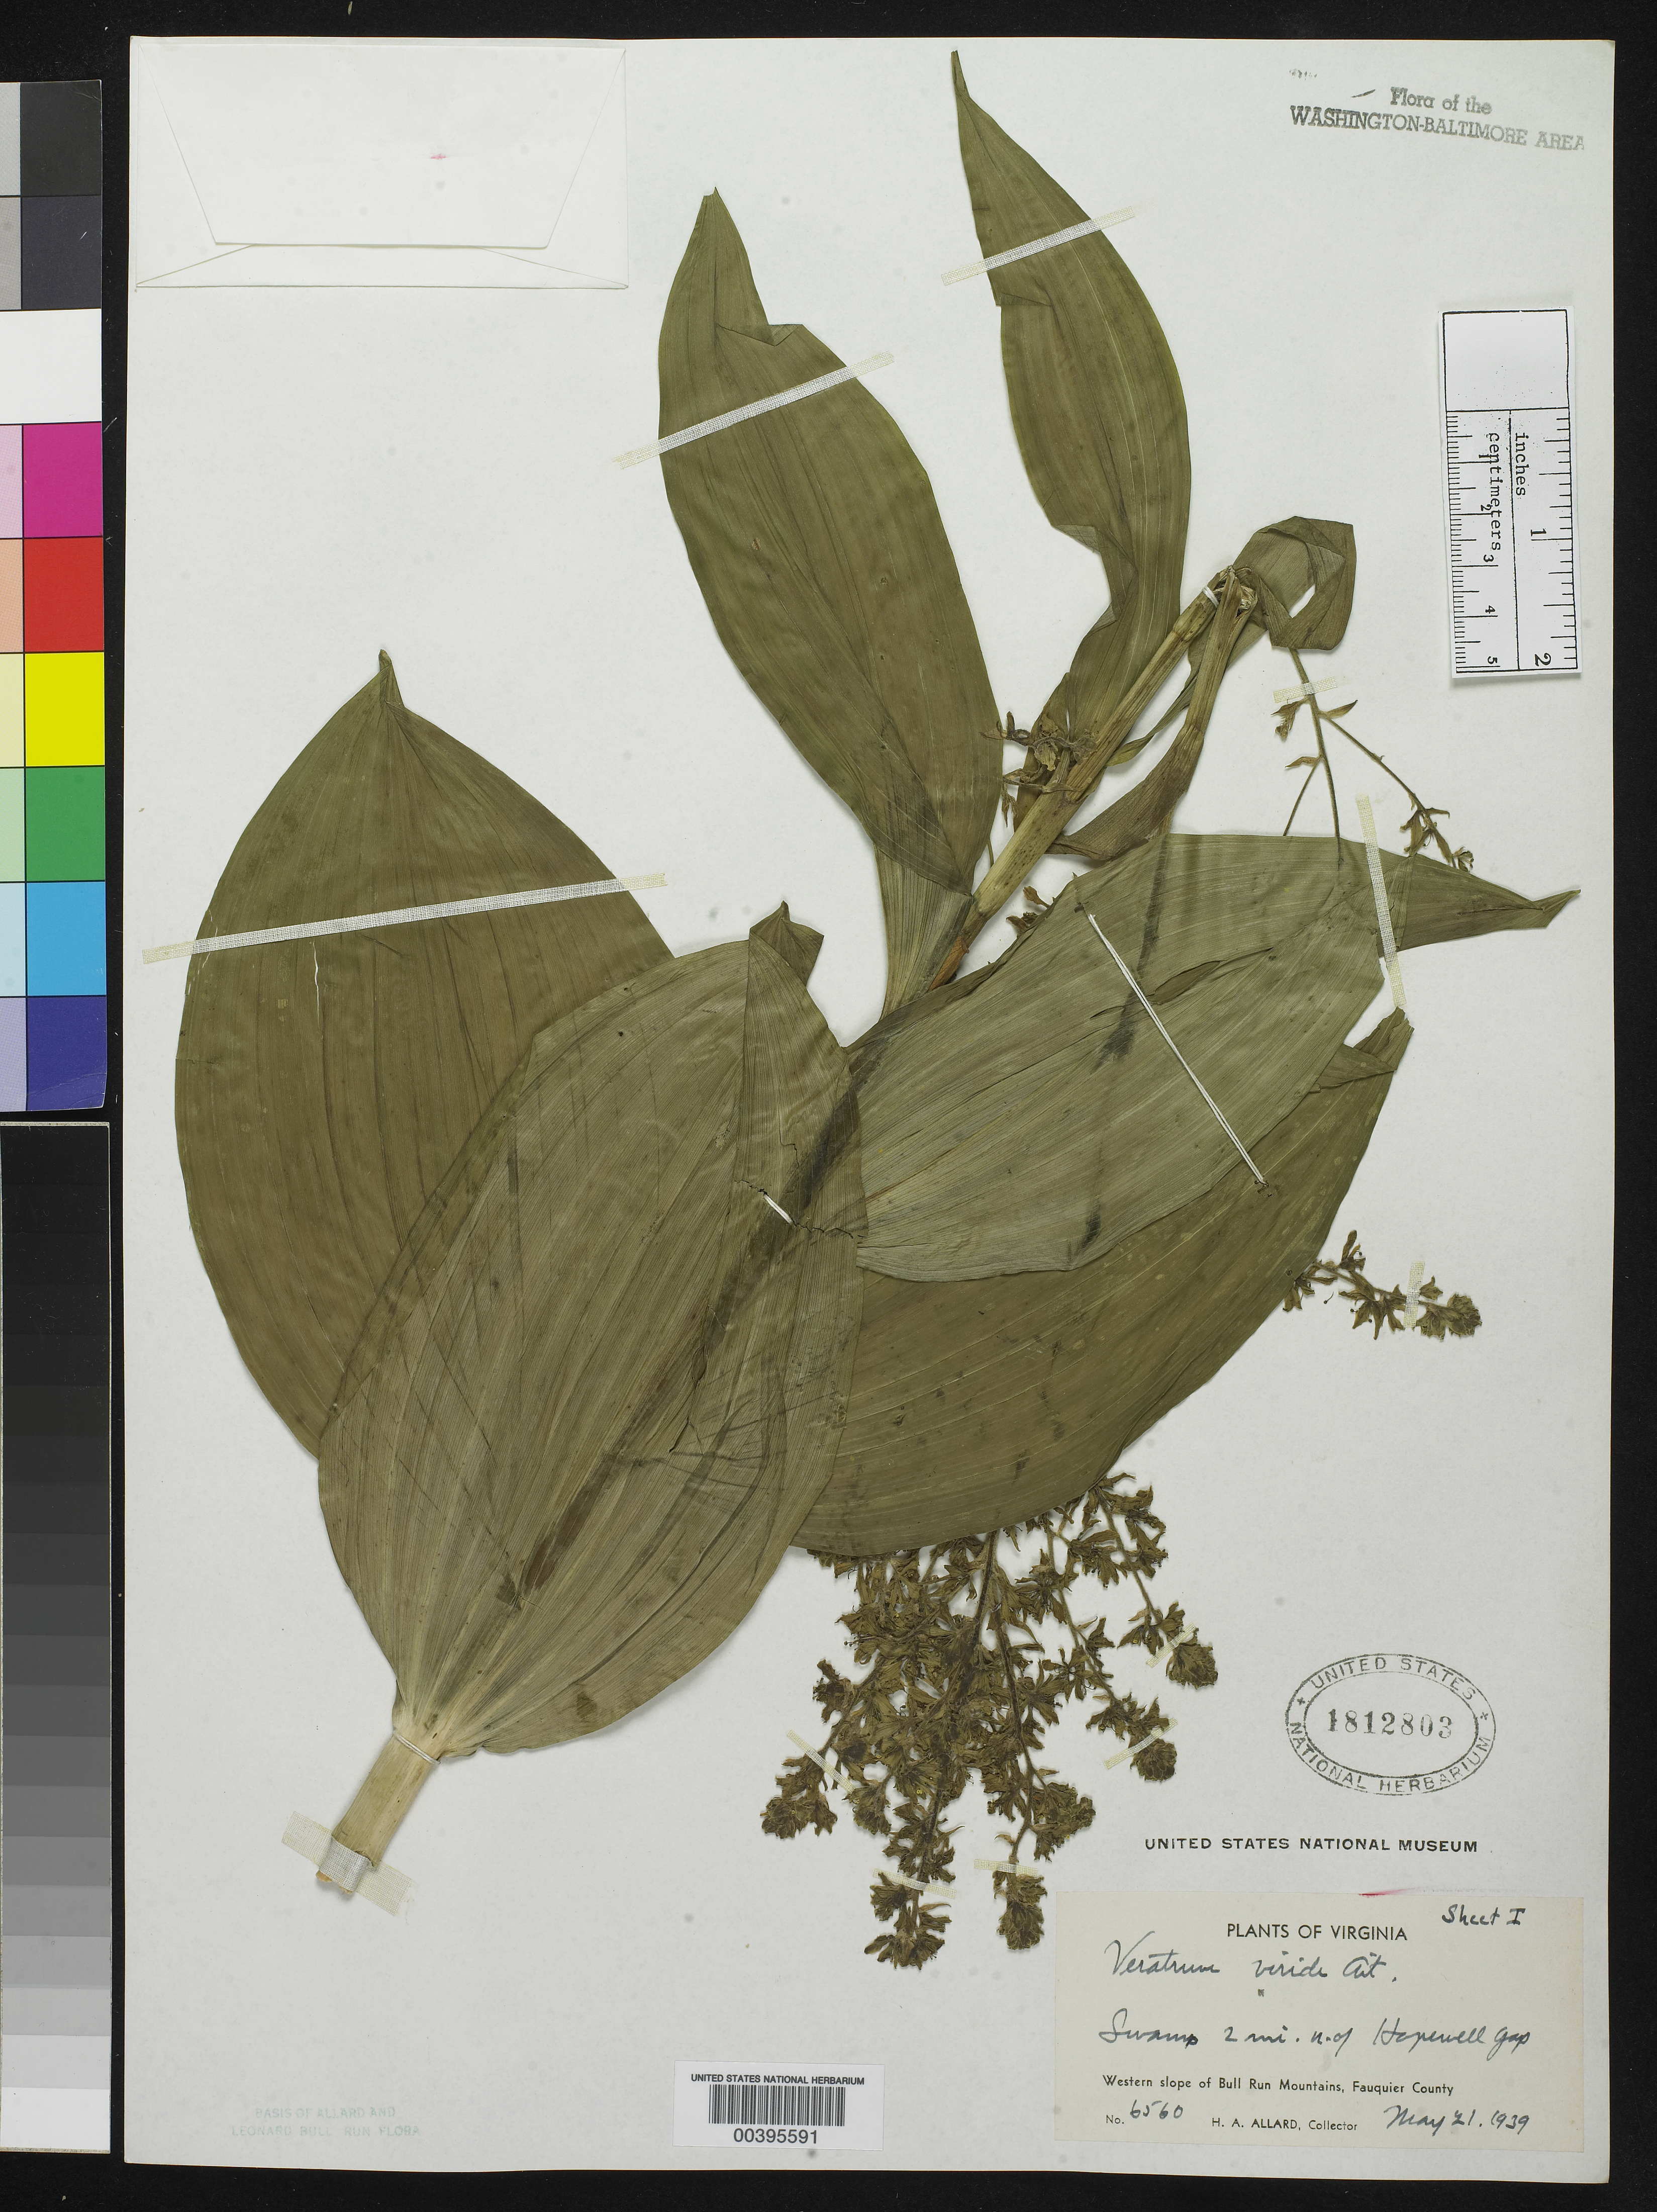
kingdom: Plantae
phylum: Tracheophyta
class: Liliopsida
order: Liliales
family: Melanthiaceae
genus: Veratrum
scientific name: Veratrum viride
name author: Aiton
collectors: H. A. Allard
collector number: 6560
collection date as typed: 21 May 1939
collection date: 1939-05-21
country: United States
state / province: Virginia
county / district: Fauquier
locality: North of Hopewell Gap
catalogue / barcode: US 1812803